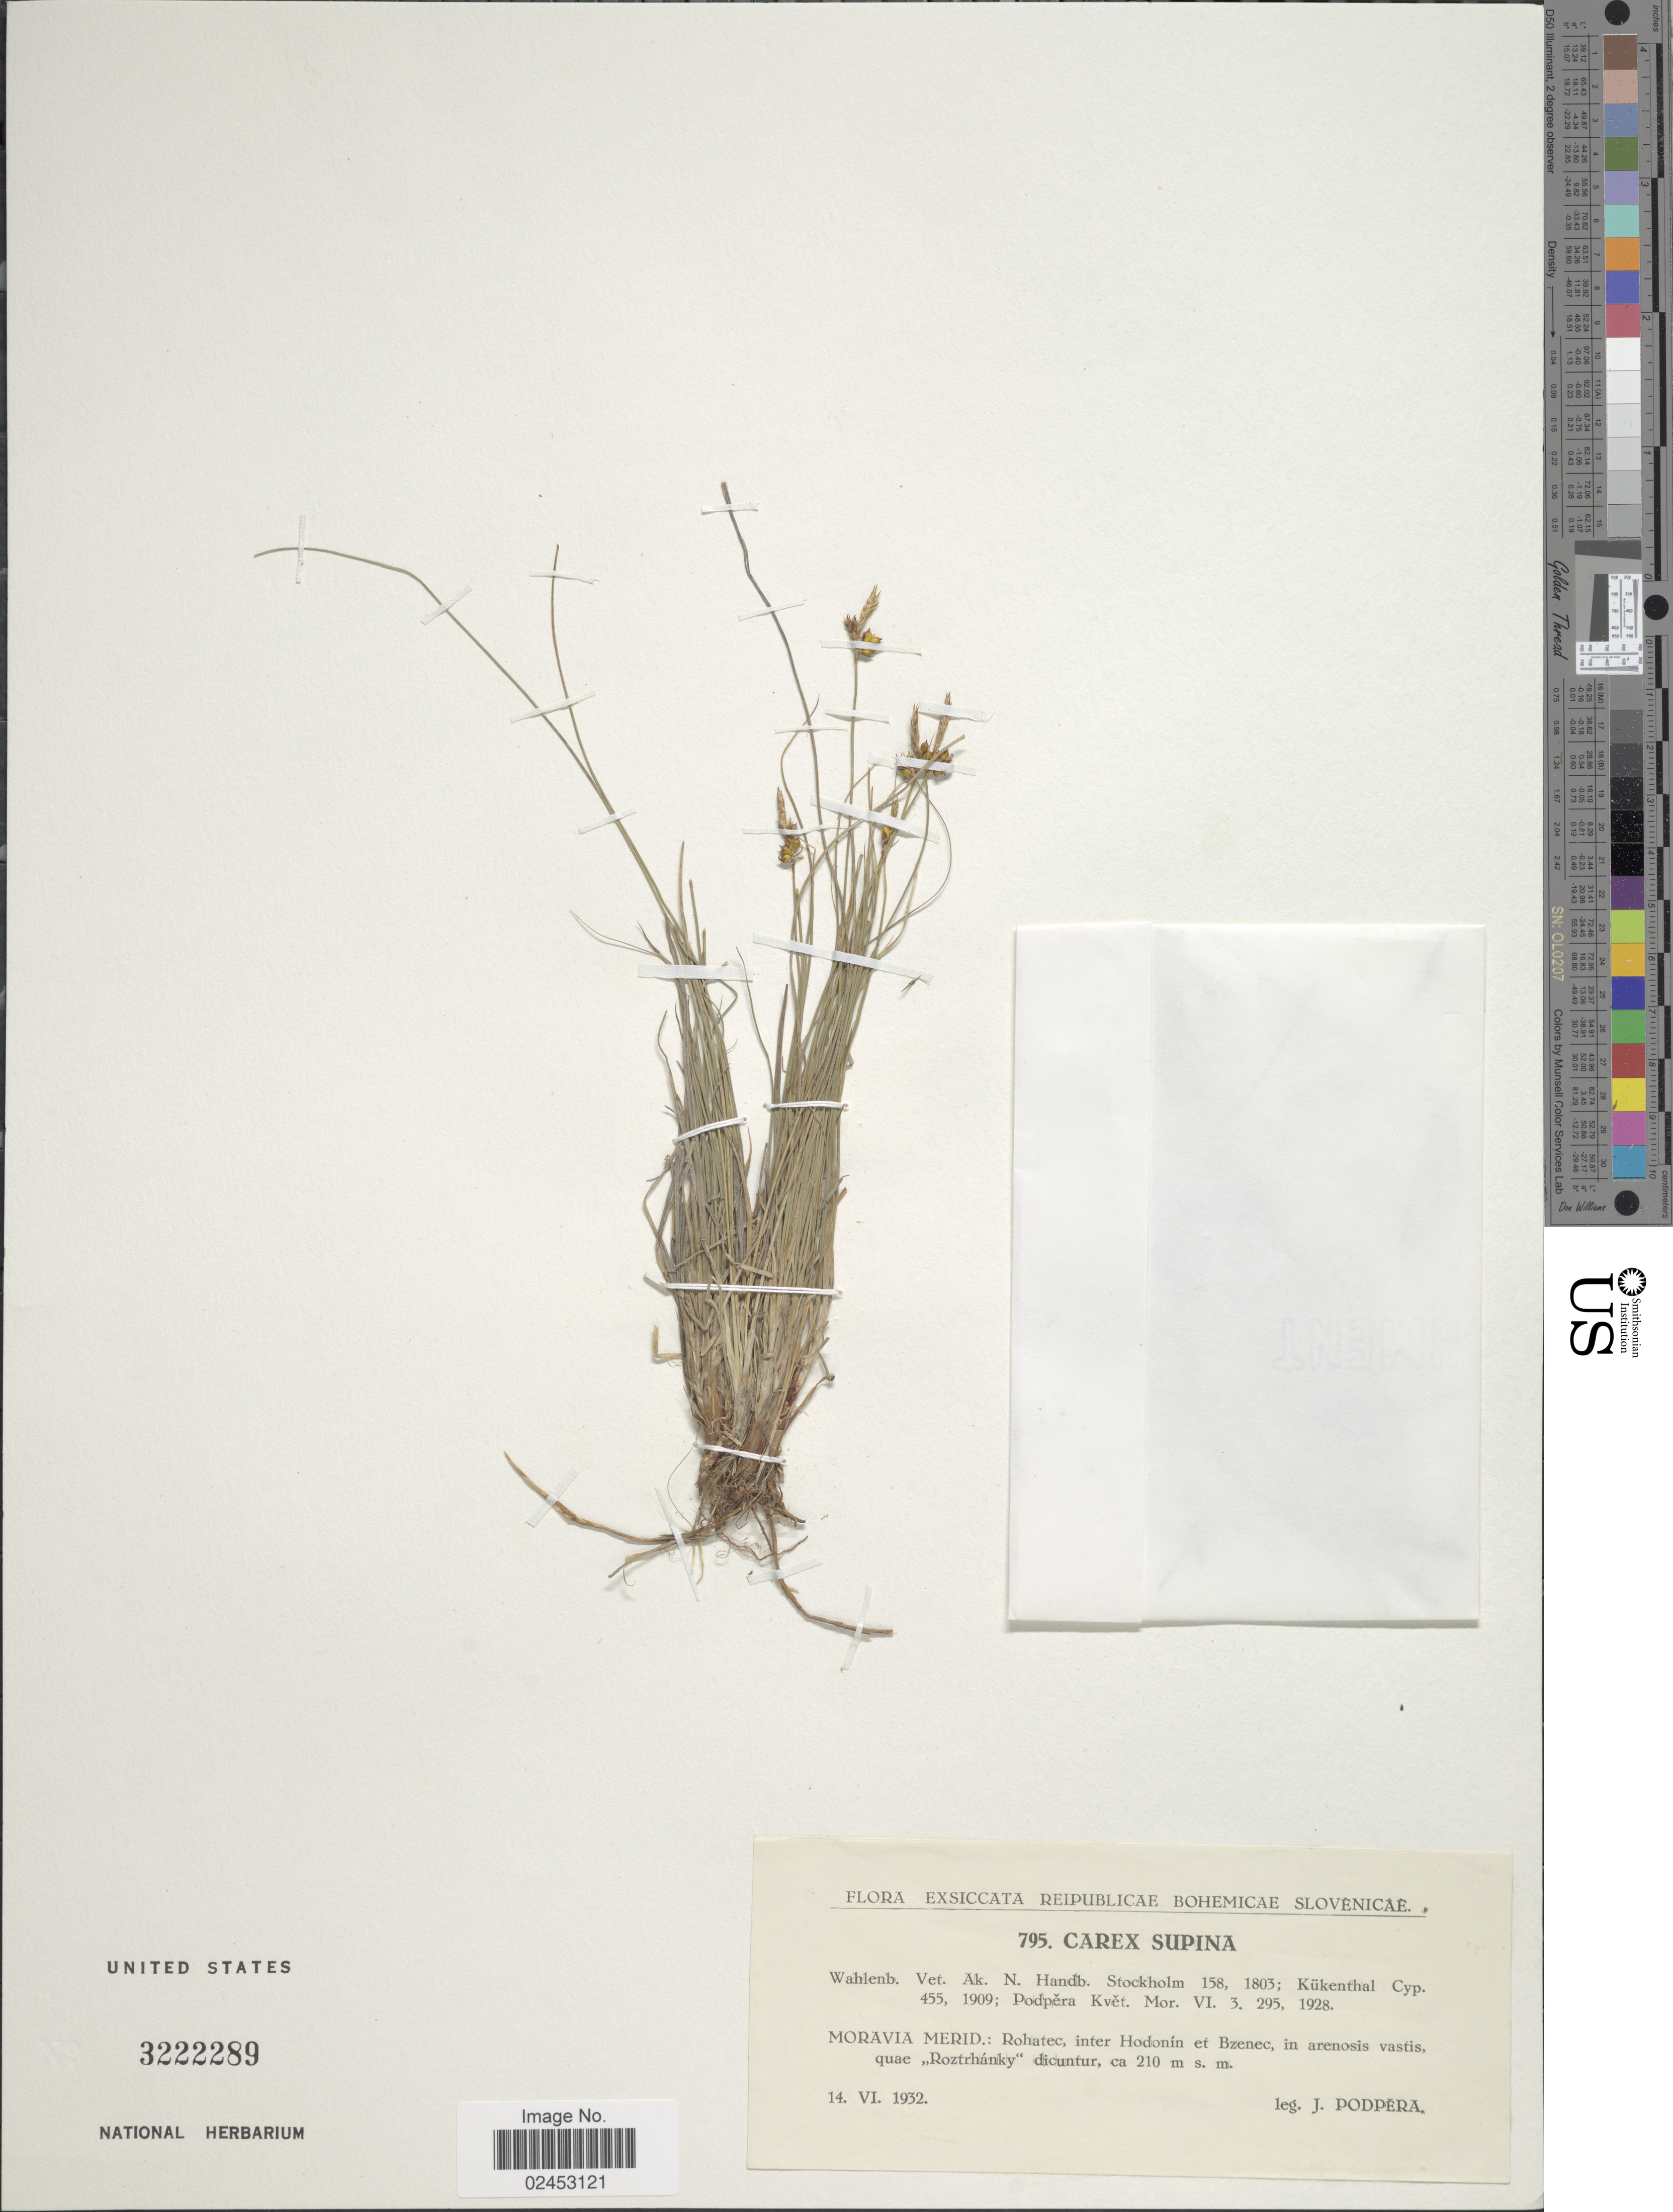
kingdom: Plantae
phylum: Tracheophyta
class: Liliopsida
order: Poales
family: Cyperaceae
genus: Carex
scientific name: Carex supina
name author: Willd. ex Wahlenb.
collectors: J. Podpera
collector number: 795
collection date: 1932-06-14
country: Czechia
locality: Reipublicae Bohemicae Slovenicae, Moravia merid.: Rohatec, inter Hodonin et Bzenec, in arenosis vastis, quae "Roztrhanky"dicuntur.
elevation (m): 210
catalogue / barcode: US 3222289